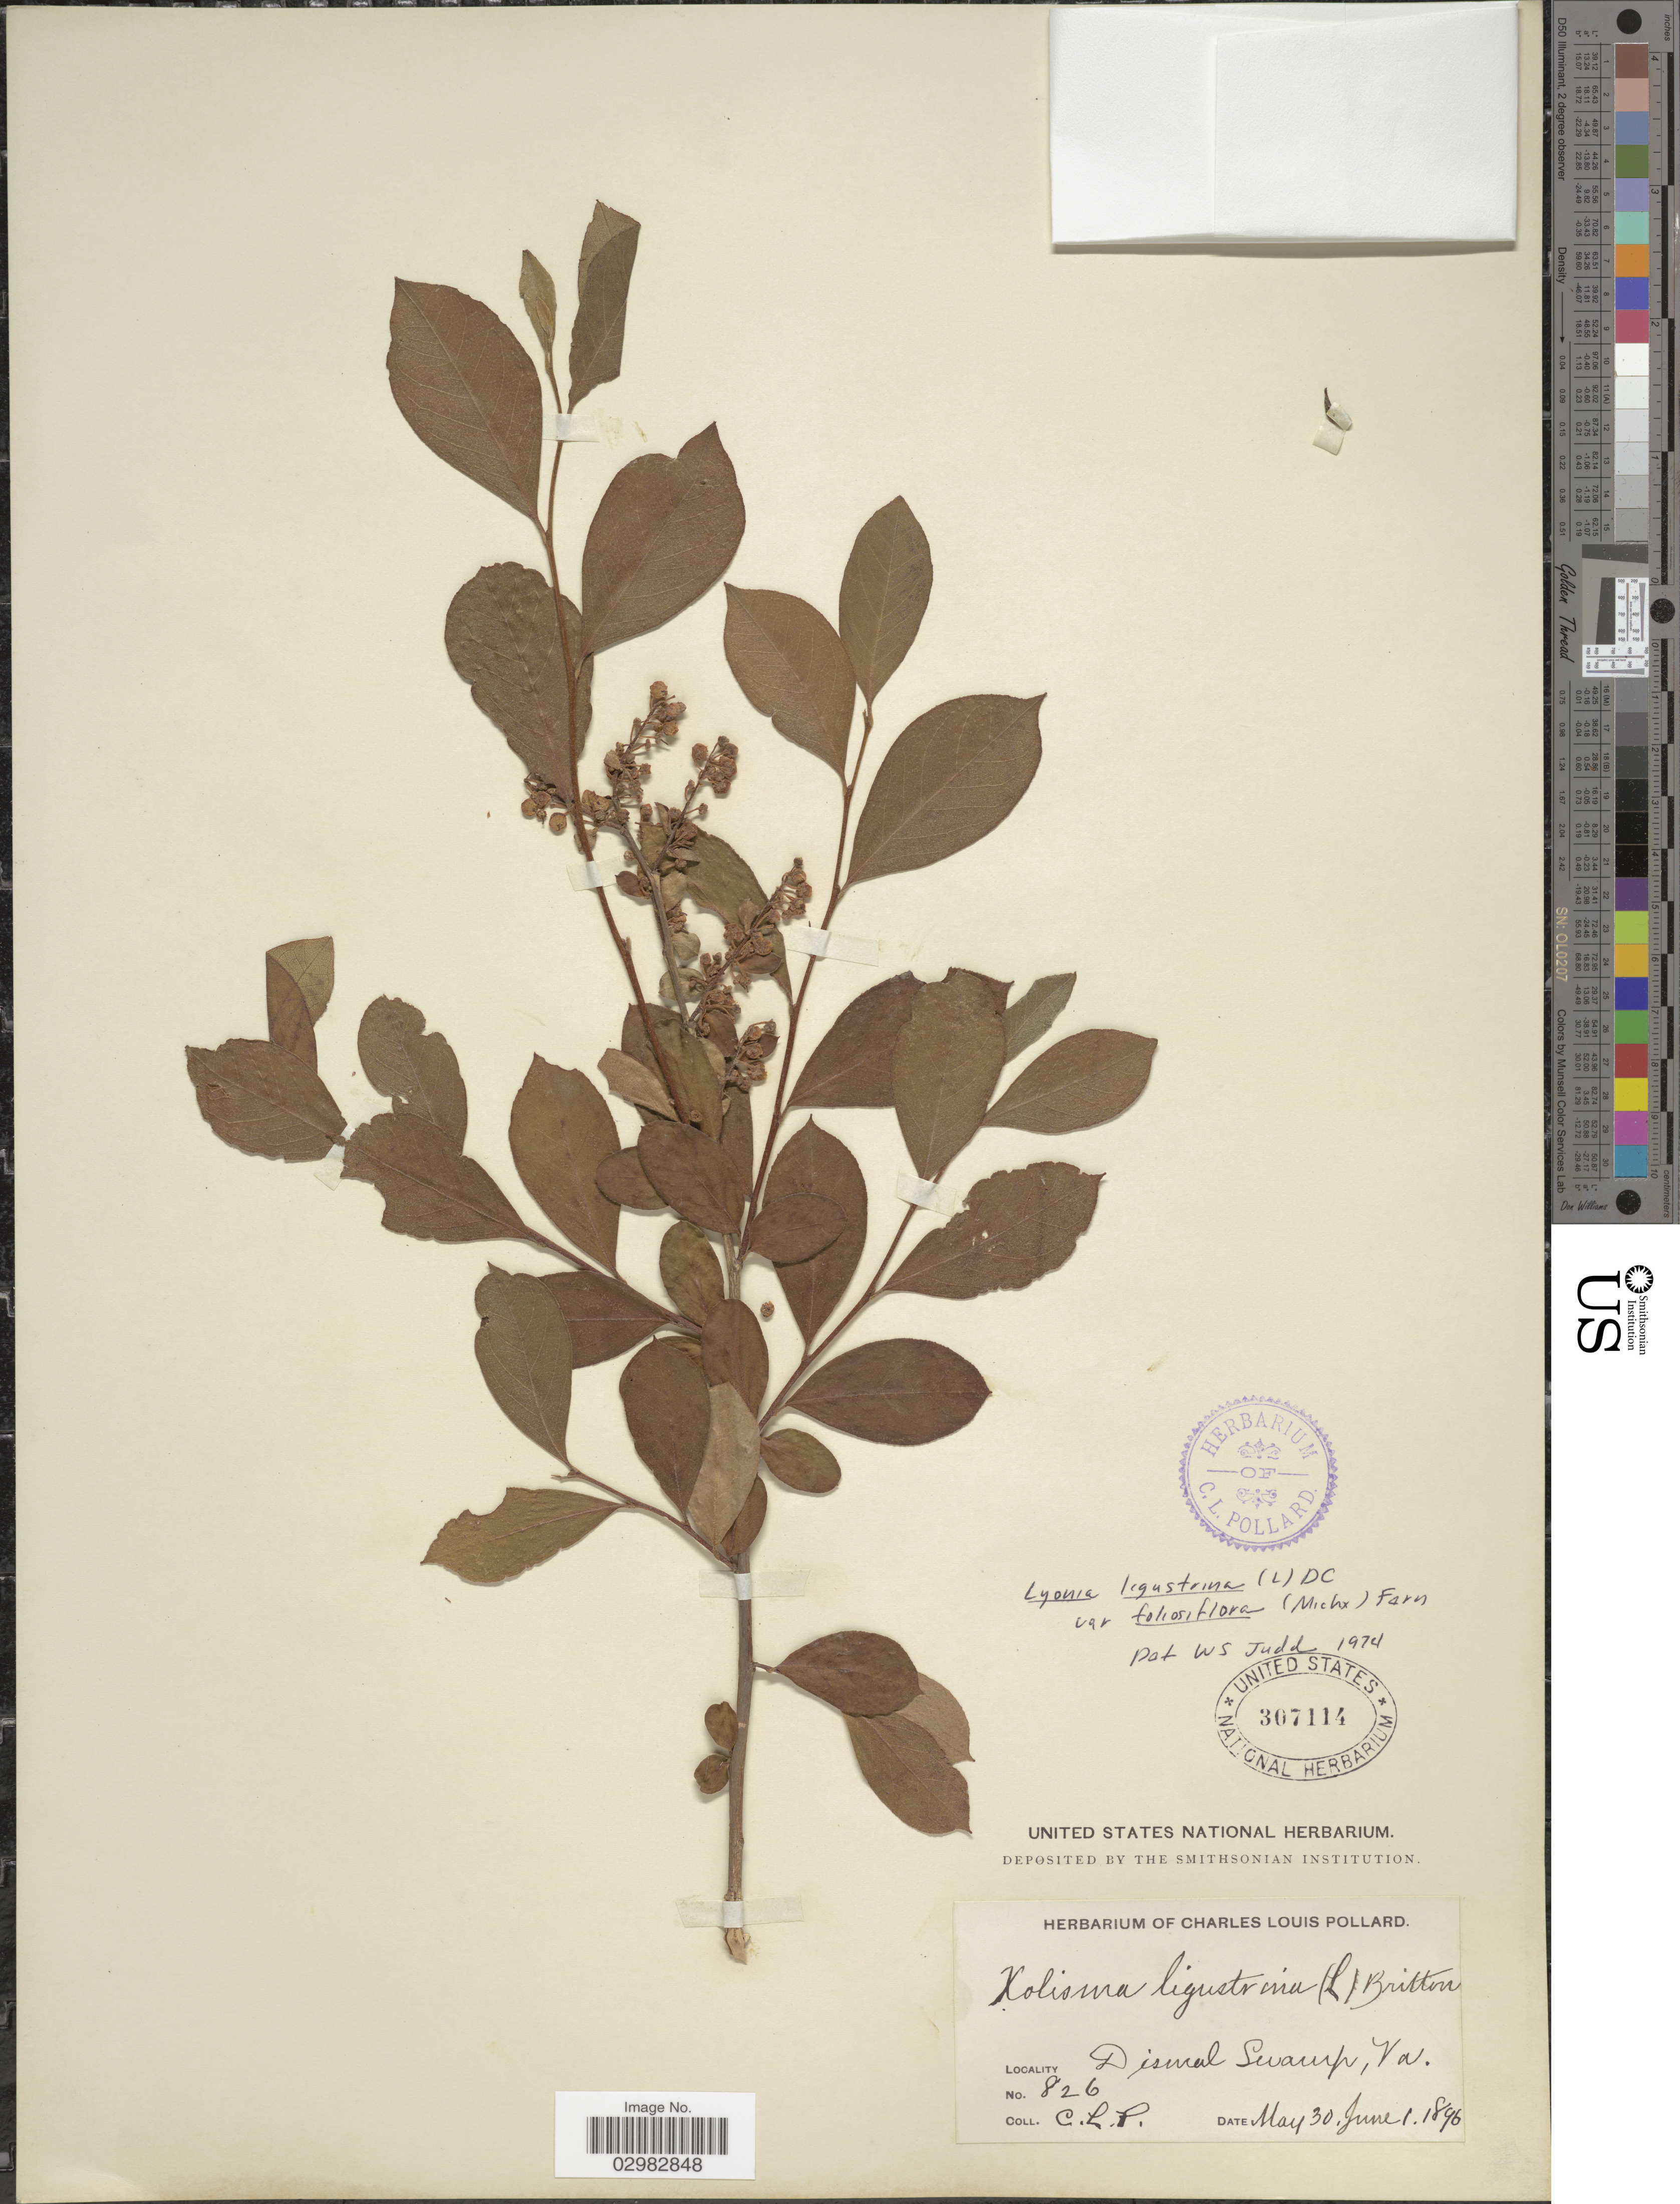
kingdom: Plantae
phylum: Tracheophyta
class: Magnoliopsida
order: Ericales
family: Ericaceae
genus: Lyonia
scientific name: Lyonia ligustrina var. foliosiflora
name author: (Michx.) Fernald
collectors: C. L. Pollard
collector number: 826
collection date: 1896-05-30/1896-06-01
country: United States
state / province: Virginia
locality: Dismal Swamp, Va.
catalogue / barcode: US 307114